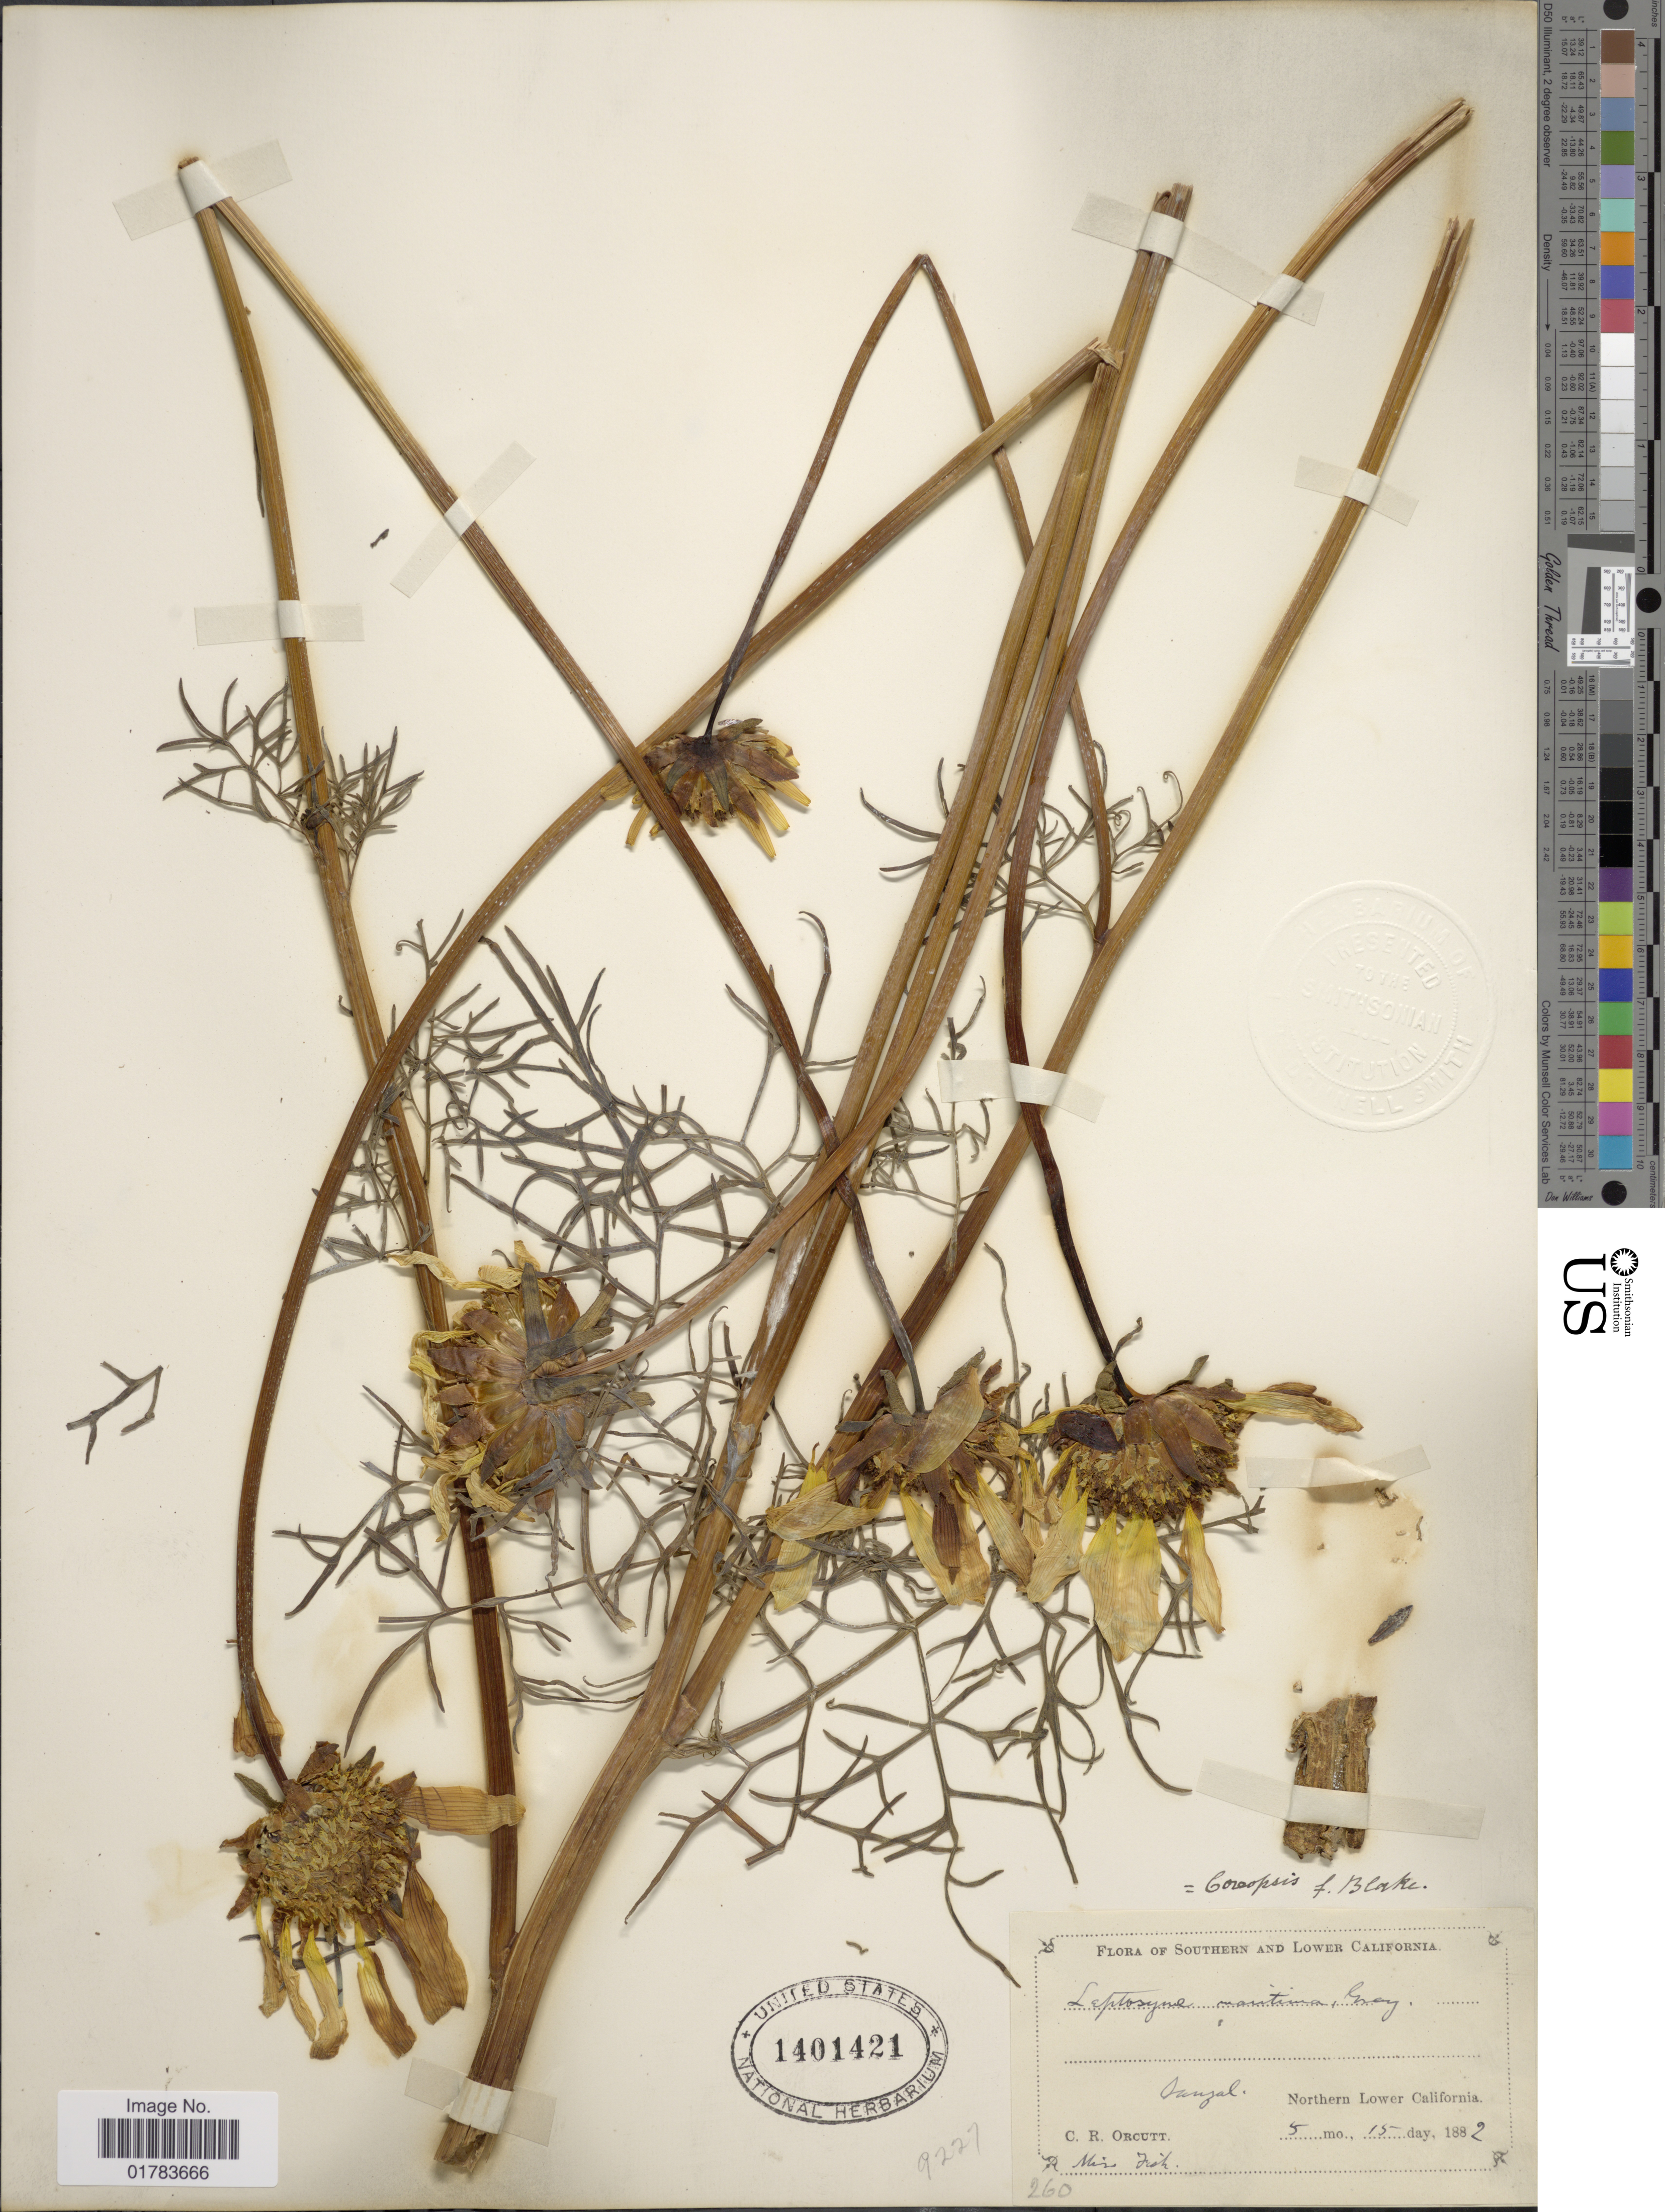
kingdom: Plantae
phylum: Tracheophyta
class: Magnoliopsida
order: Asterales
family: Asteraceae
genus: Coreopsis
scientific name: Coreopsis maritima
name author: (Nutt.) Hook. f.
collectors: C. R. Orcutt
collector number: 260?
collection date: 1882-05-15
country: Mexico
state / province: Baja California Sur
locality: Southern and Lower California, Oanzal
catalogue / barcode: US 1401421